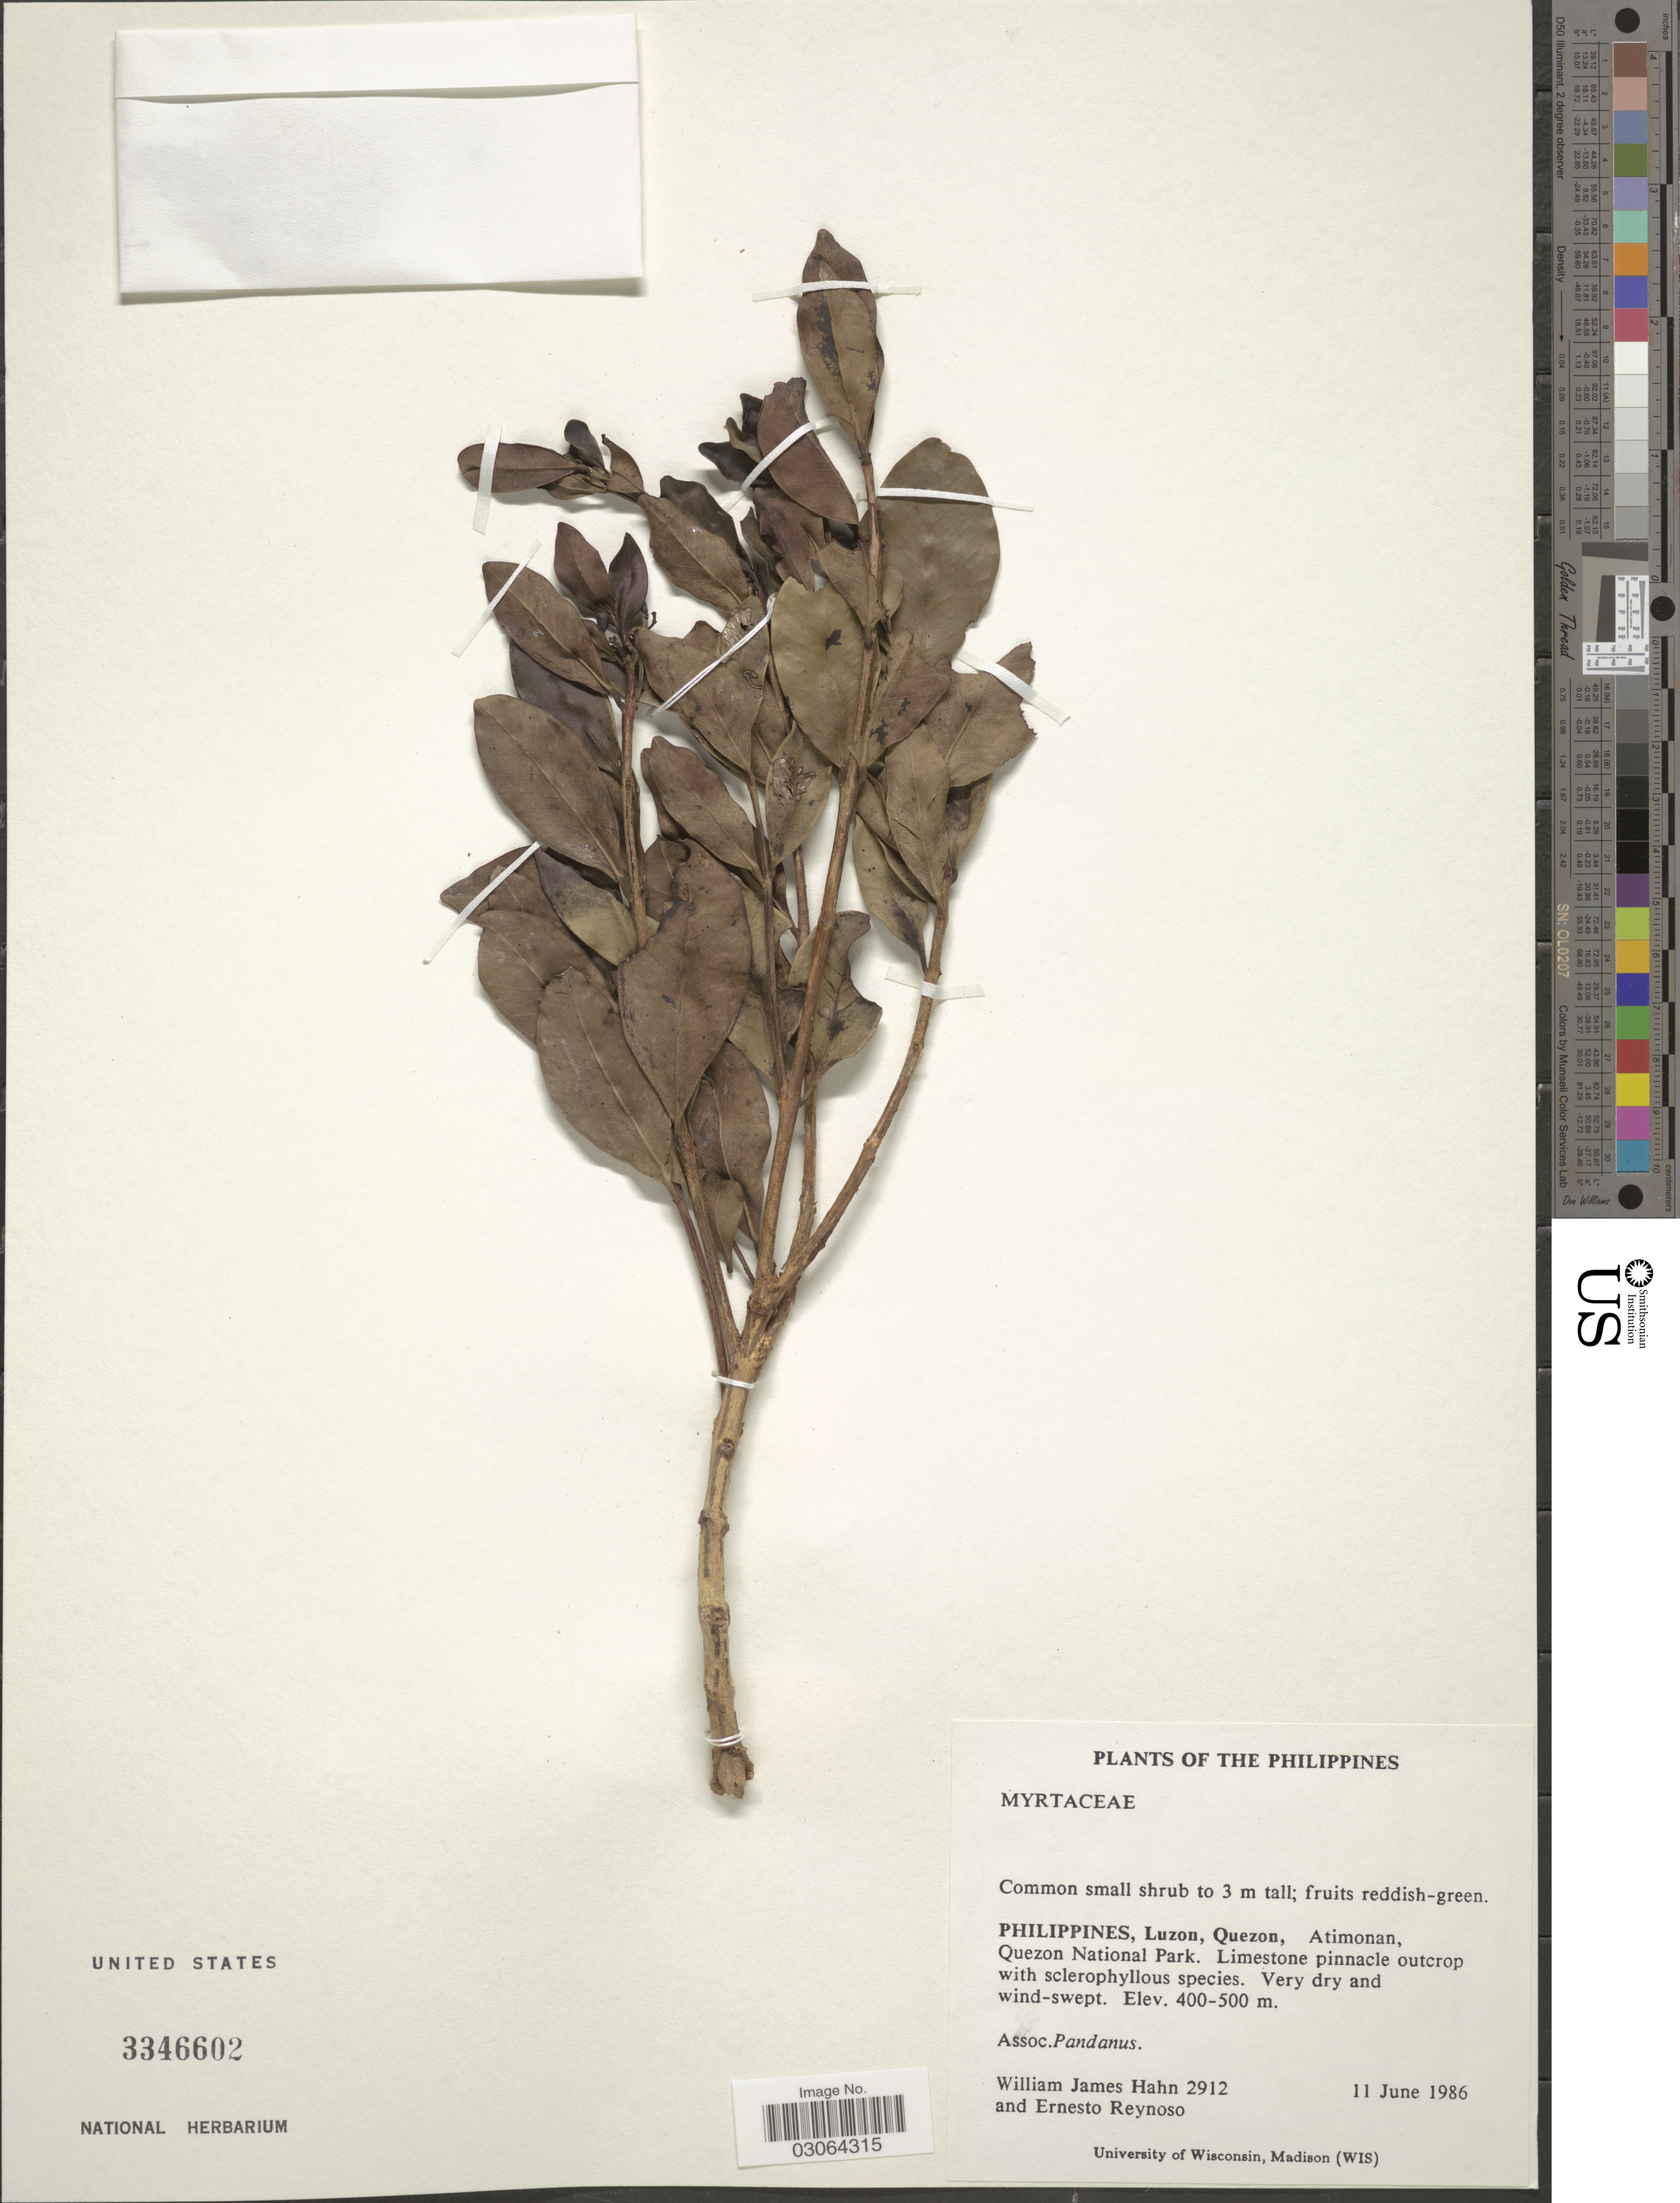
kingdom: Plantae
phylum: Tracheophyta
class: Magnoliopsida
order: Myrtales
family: Myrtaceae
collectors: W. J. Hahn & E. Reynoso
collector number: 2912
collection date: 1986-06-11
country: Philippines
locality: Luzon, Quezon, Atimonan, Quezon National Park.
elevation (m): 400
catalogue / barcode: US 3346602